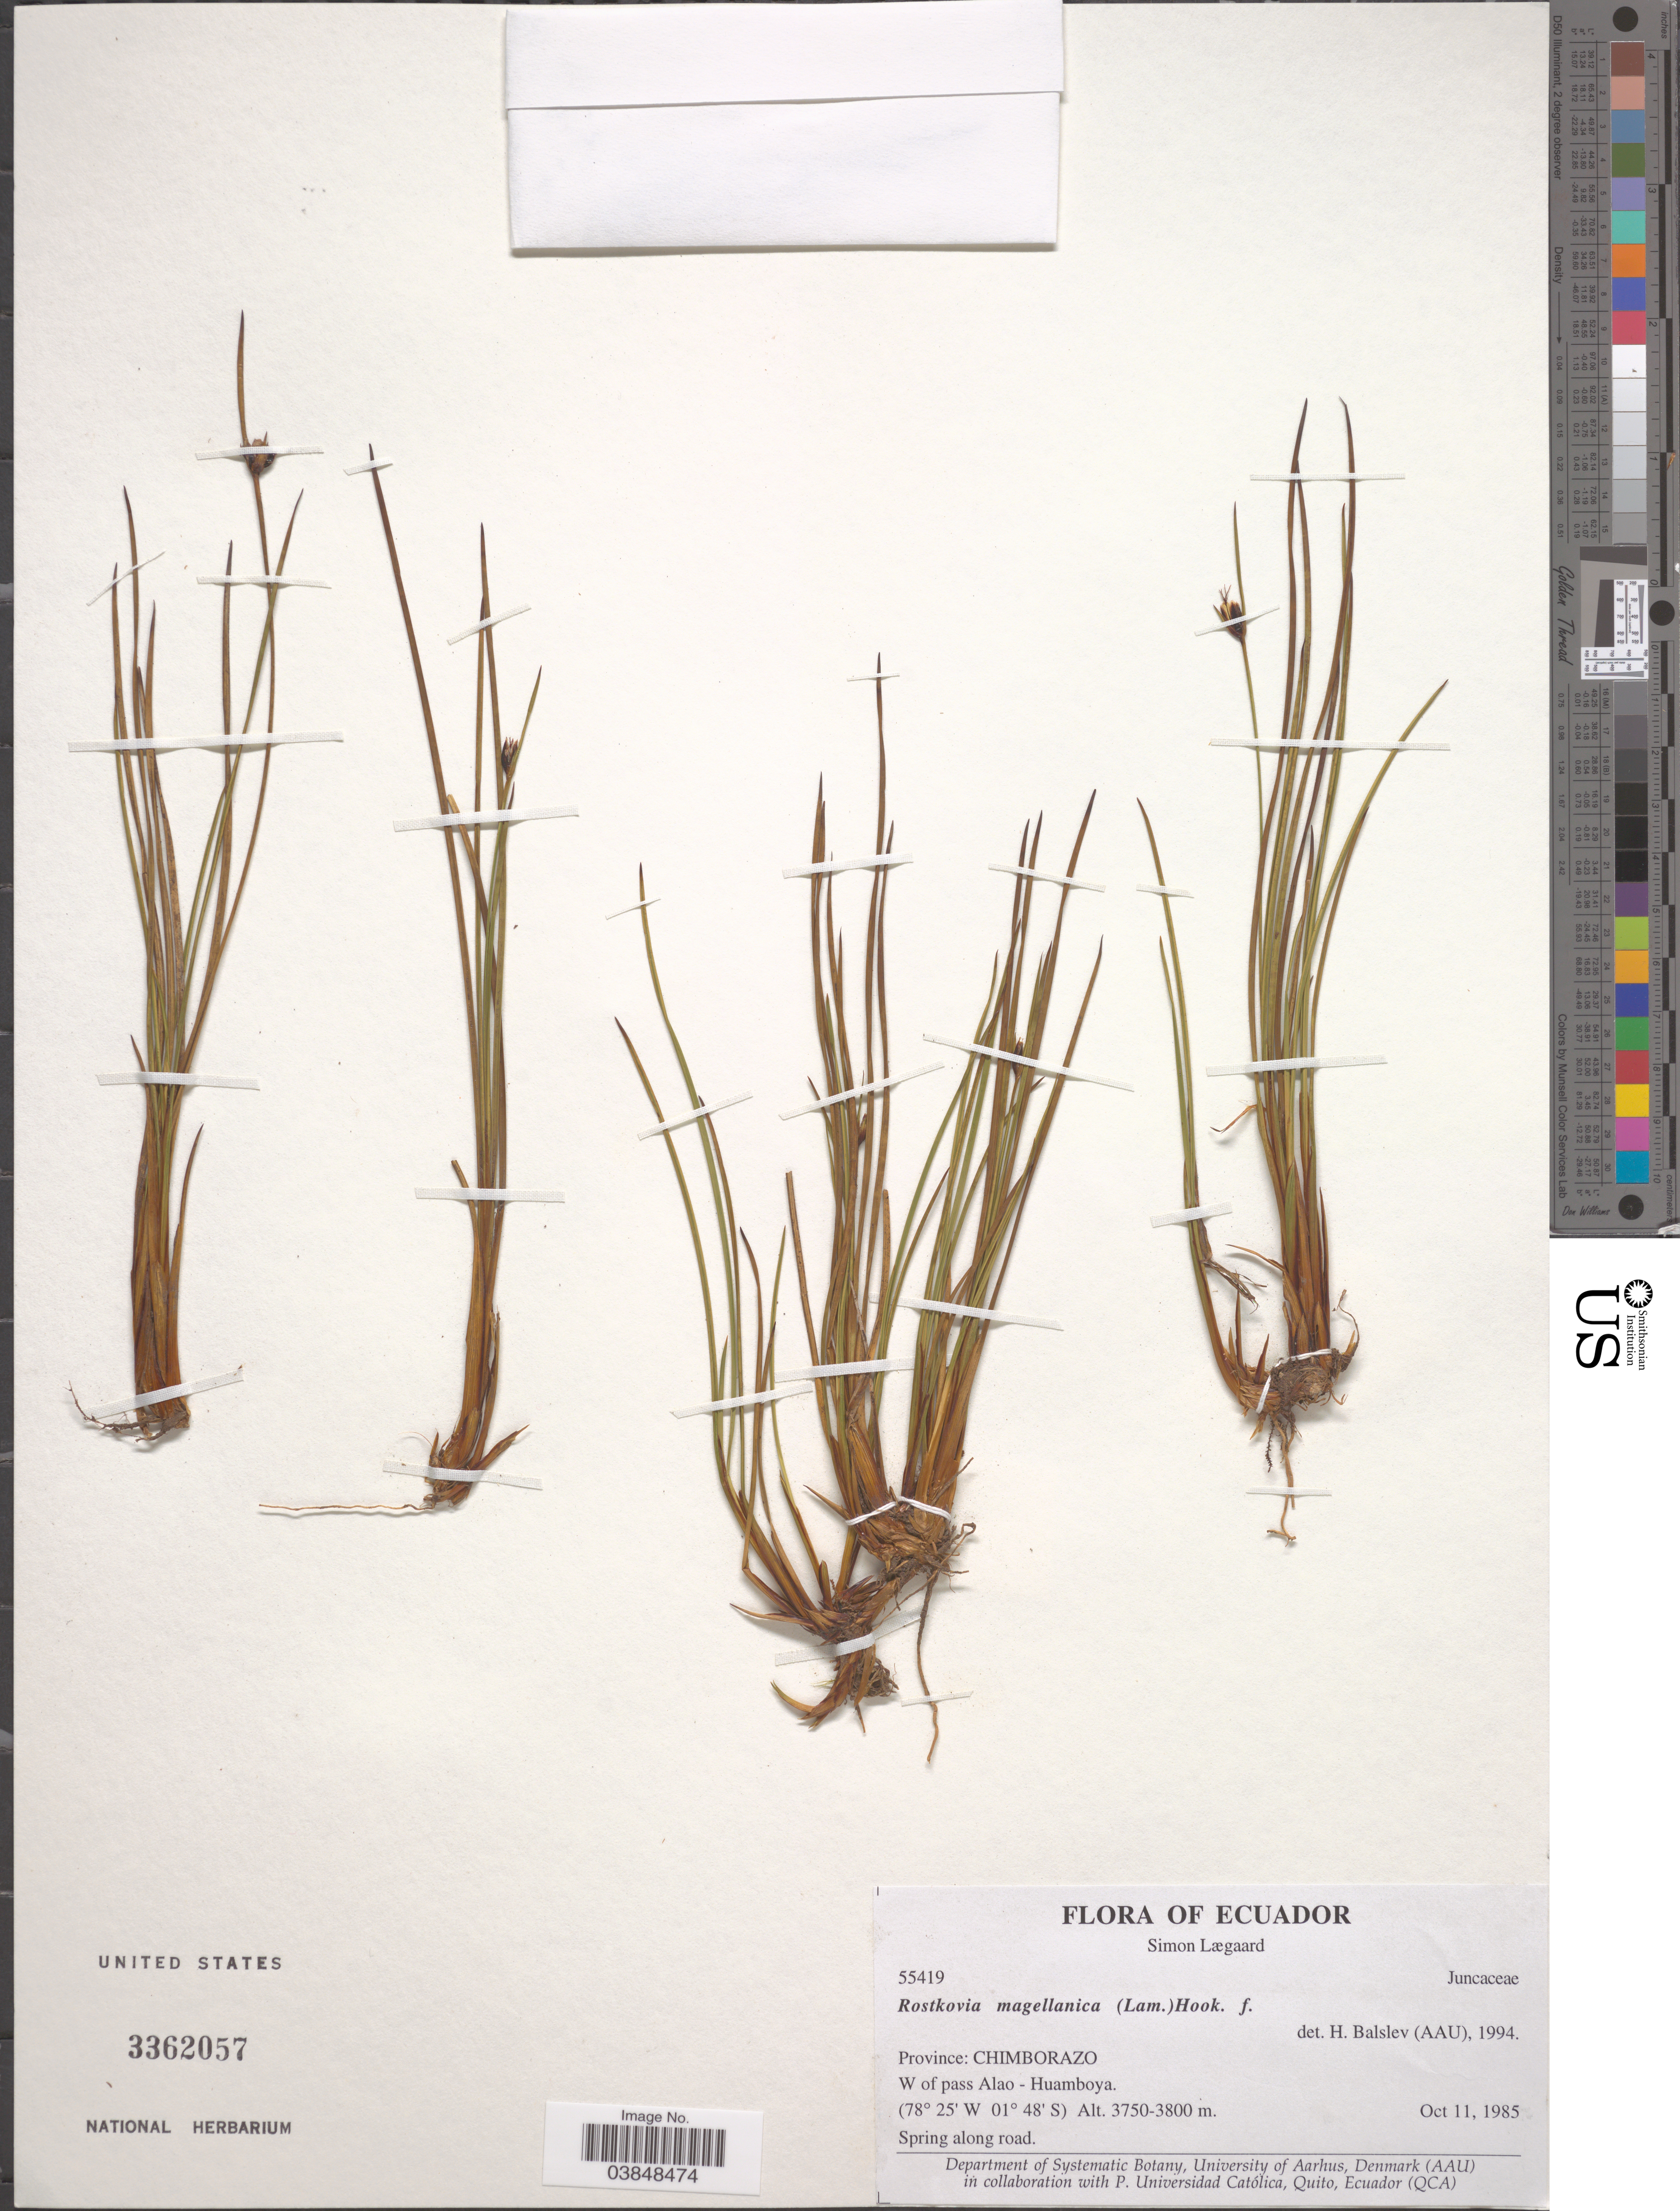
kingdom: Plantae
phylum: Tracheophyta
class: Liliopsida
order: Poales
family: Juncaceae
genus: Rostkovia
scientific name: Rostkovia magellanica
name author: (Lam.) Hook. f.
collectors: S. Lægaard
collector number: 55419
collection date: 1985-10-11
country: Ecuador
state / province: Chimborazo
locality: W of pass Alao- Huambayo. Spring along road.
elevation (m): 3750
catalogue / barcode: US 3362057